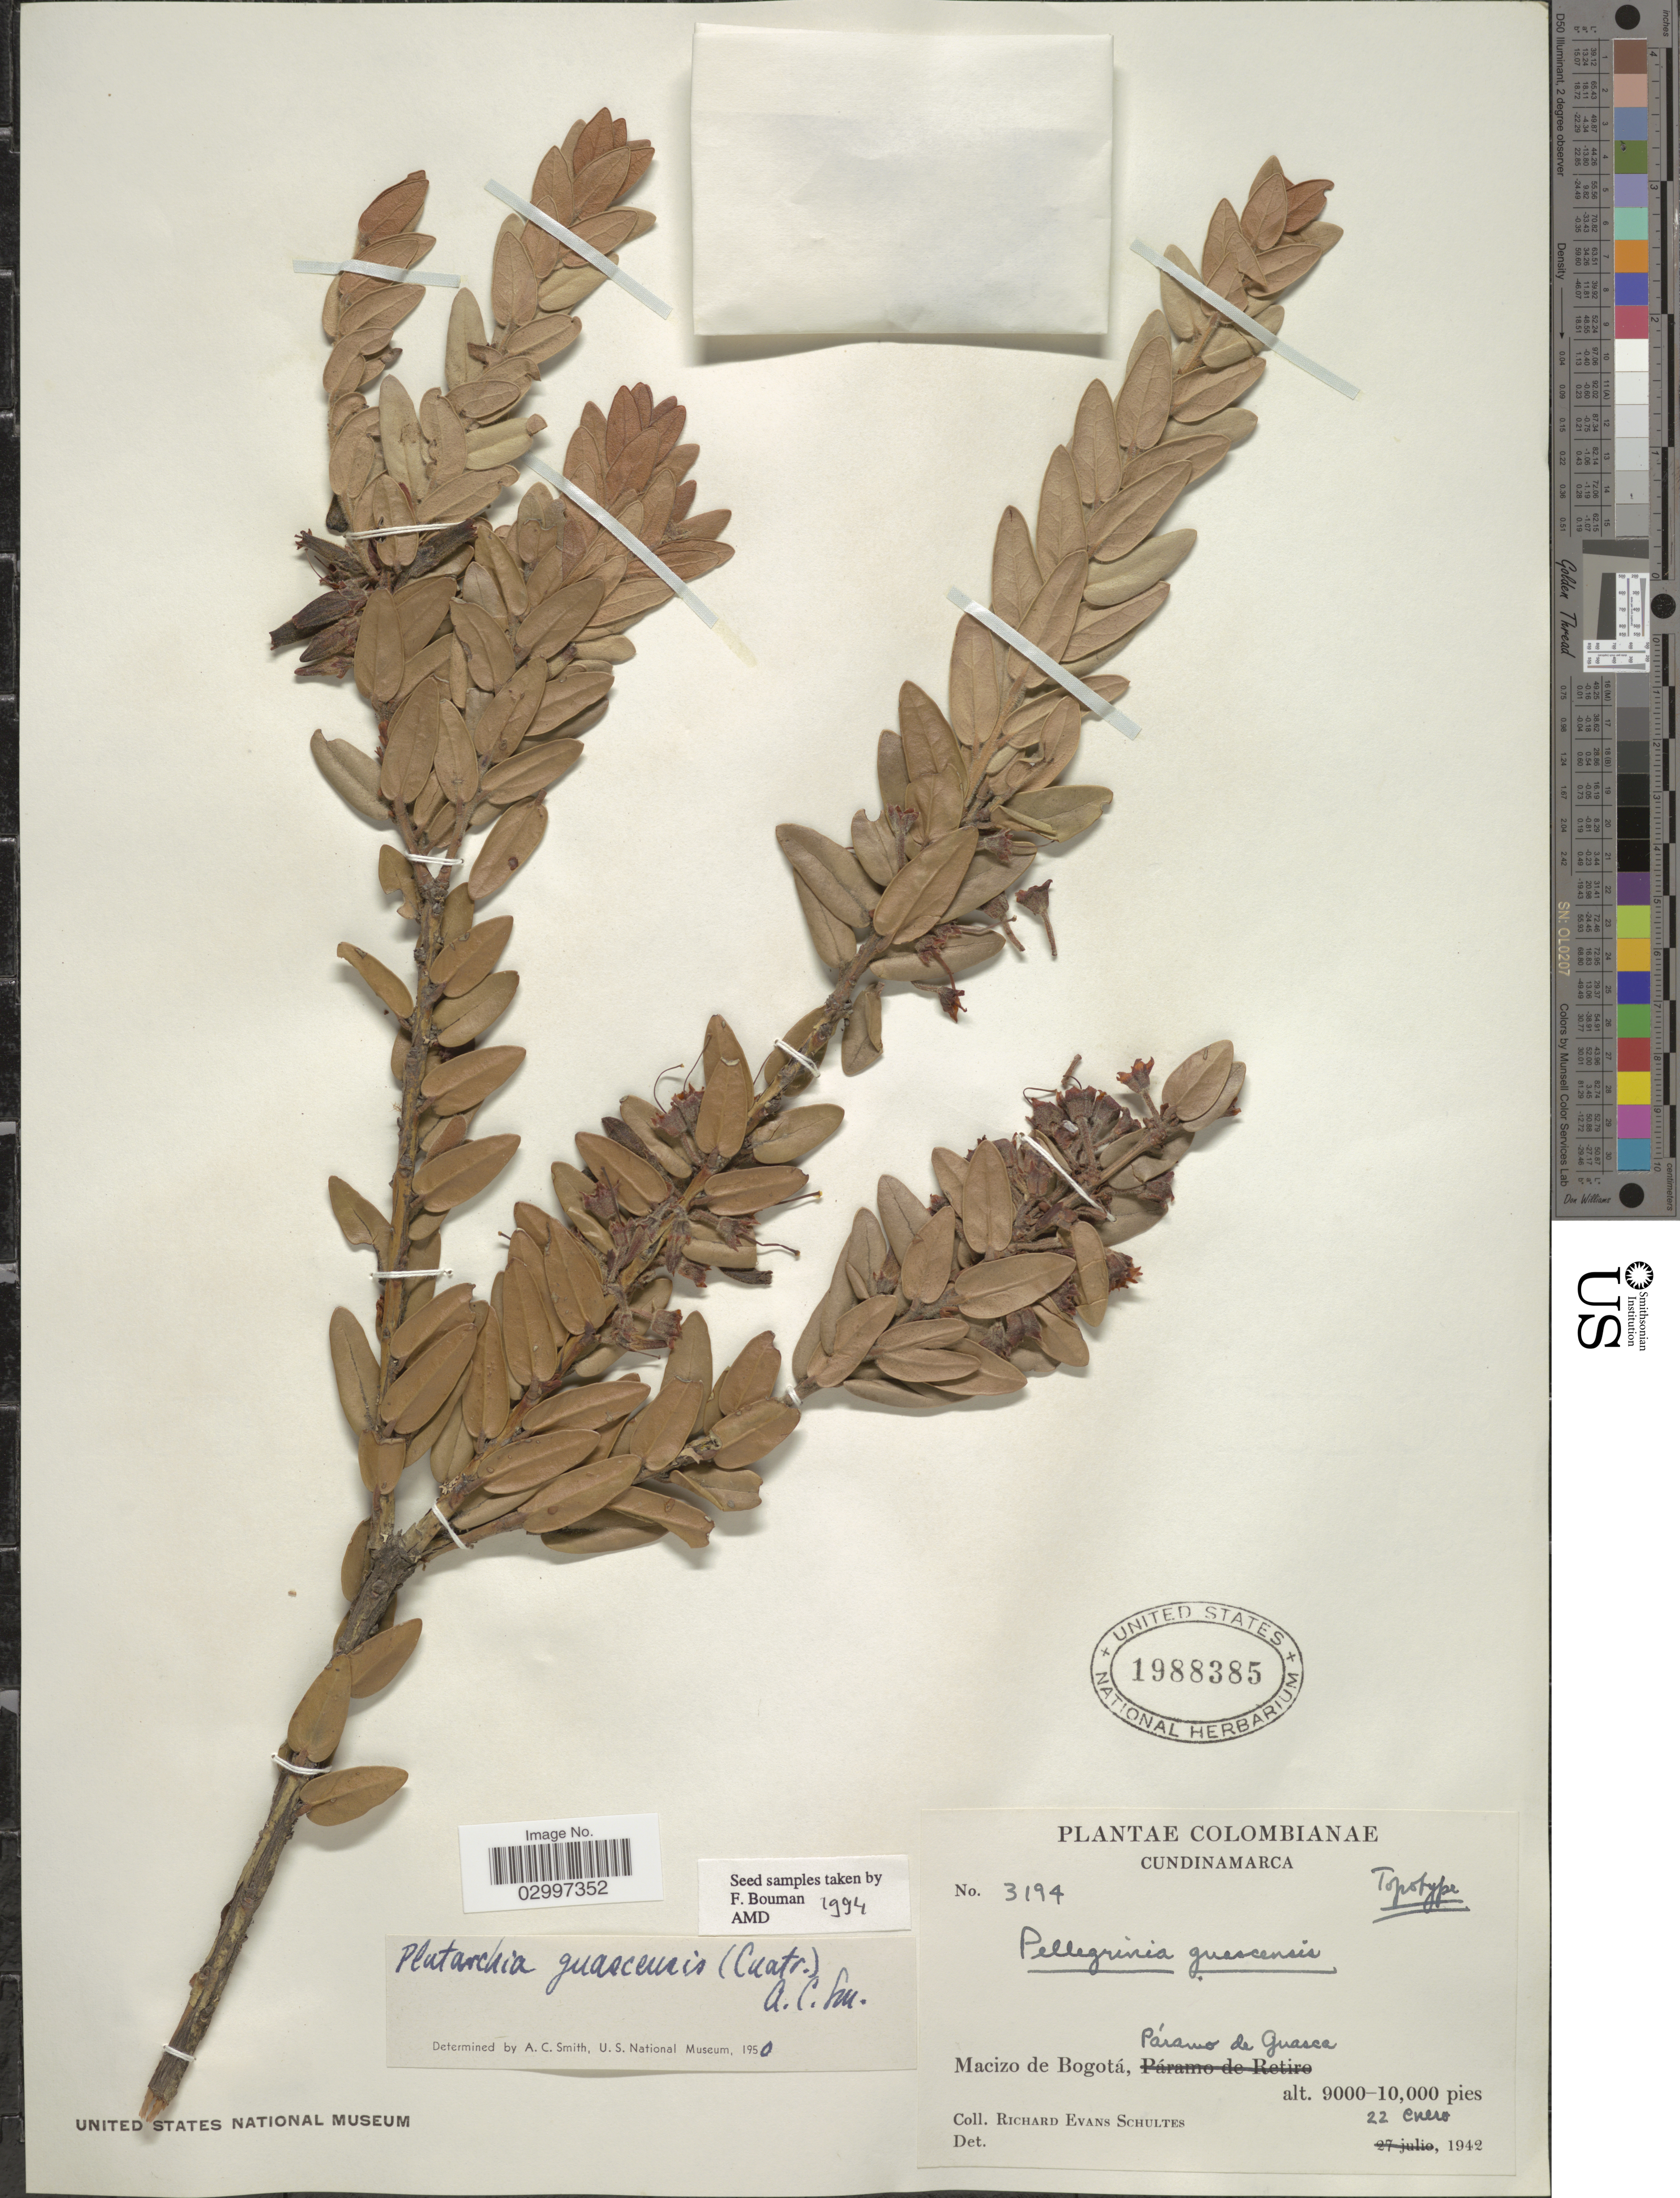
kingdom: Plantae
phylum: Tracheophyta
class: Magnoliopsida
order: Ericales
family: Ericaceae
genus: Plutarchia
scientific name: Plutarchia guascensis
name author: (Cuatrec.) A.C. Sm.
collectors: R. E. Schultes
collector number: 3194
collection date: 1942-01-22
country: Colombia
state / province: Cundinamarca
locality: Macizo de Bogotá, Páramo de Guasca.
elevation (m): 2743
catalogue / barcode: US 1988385